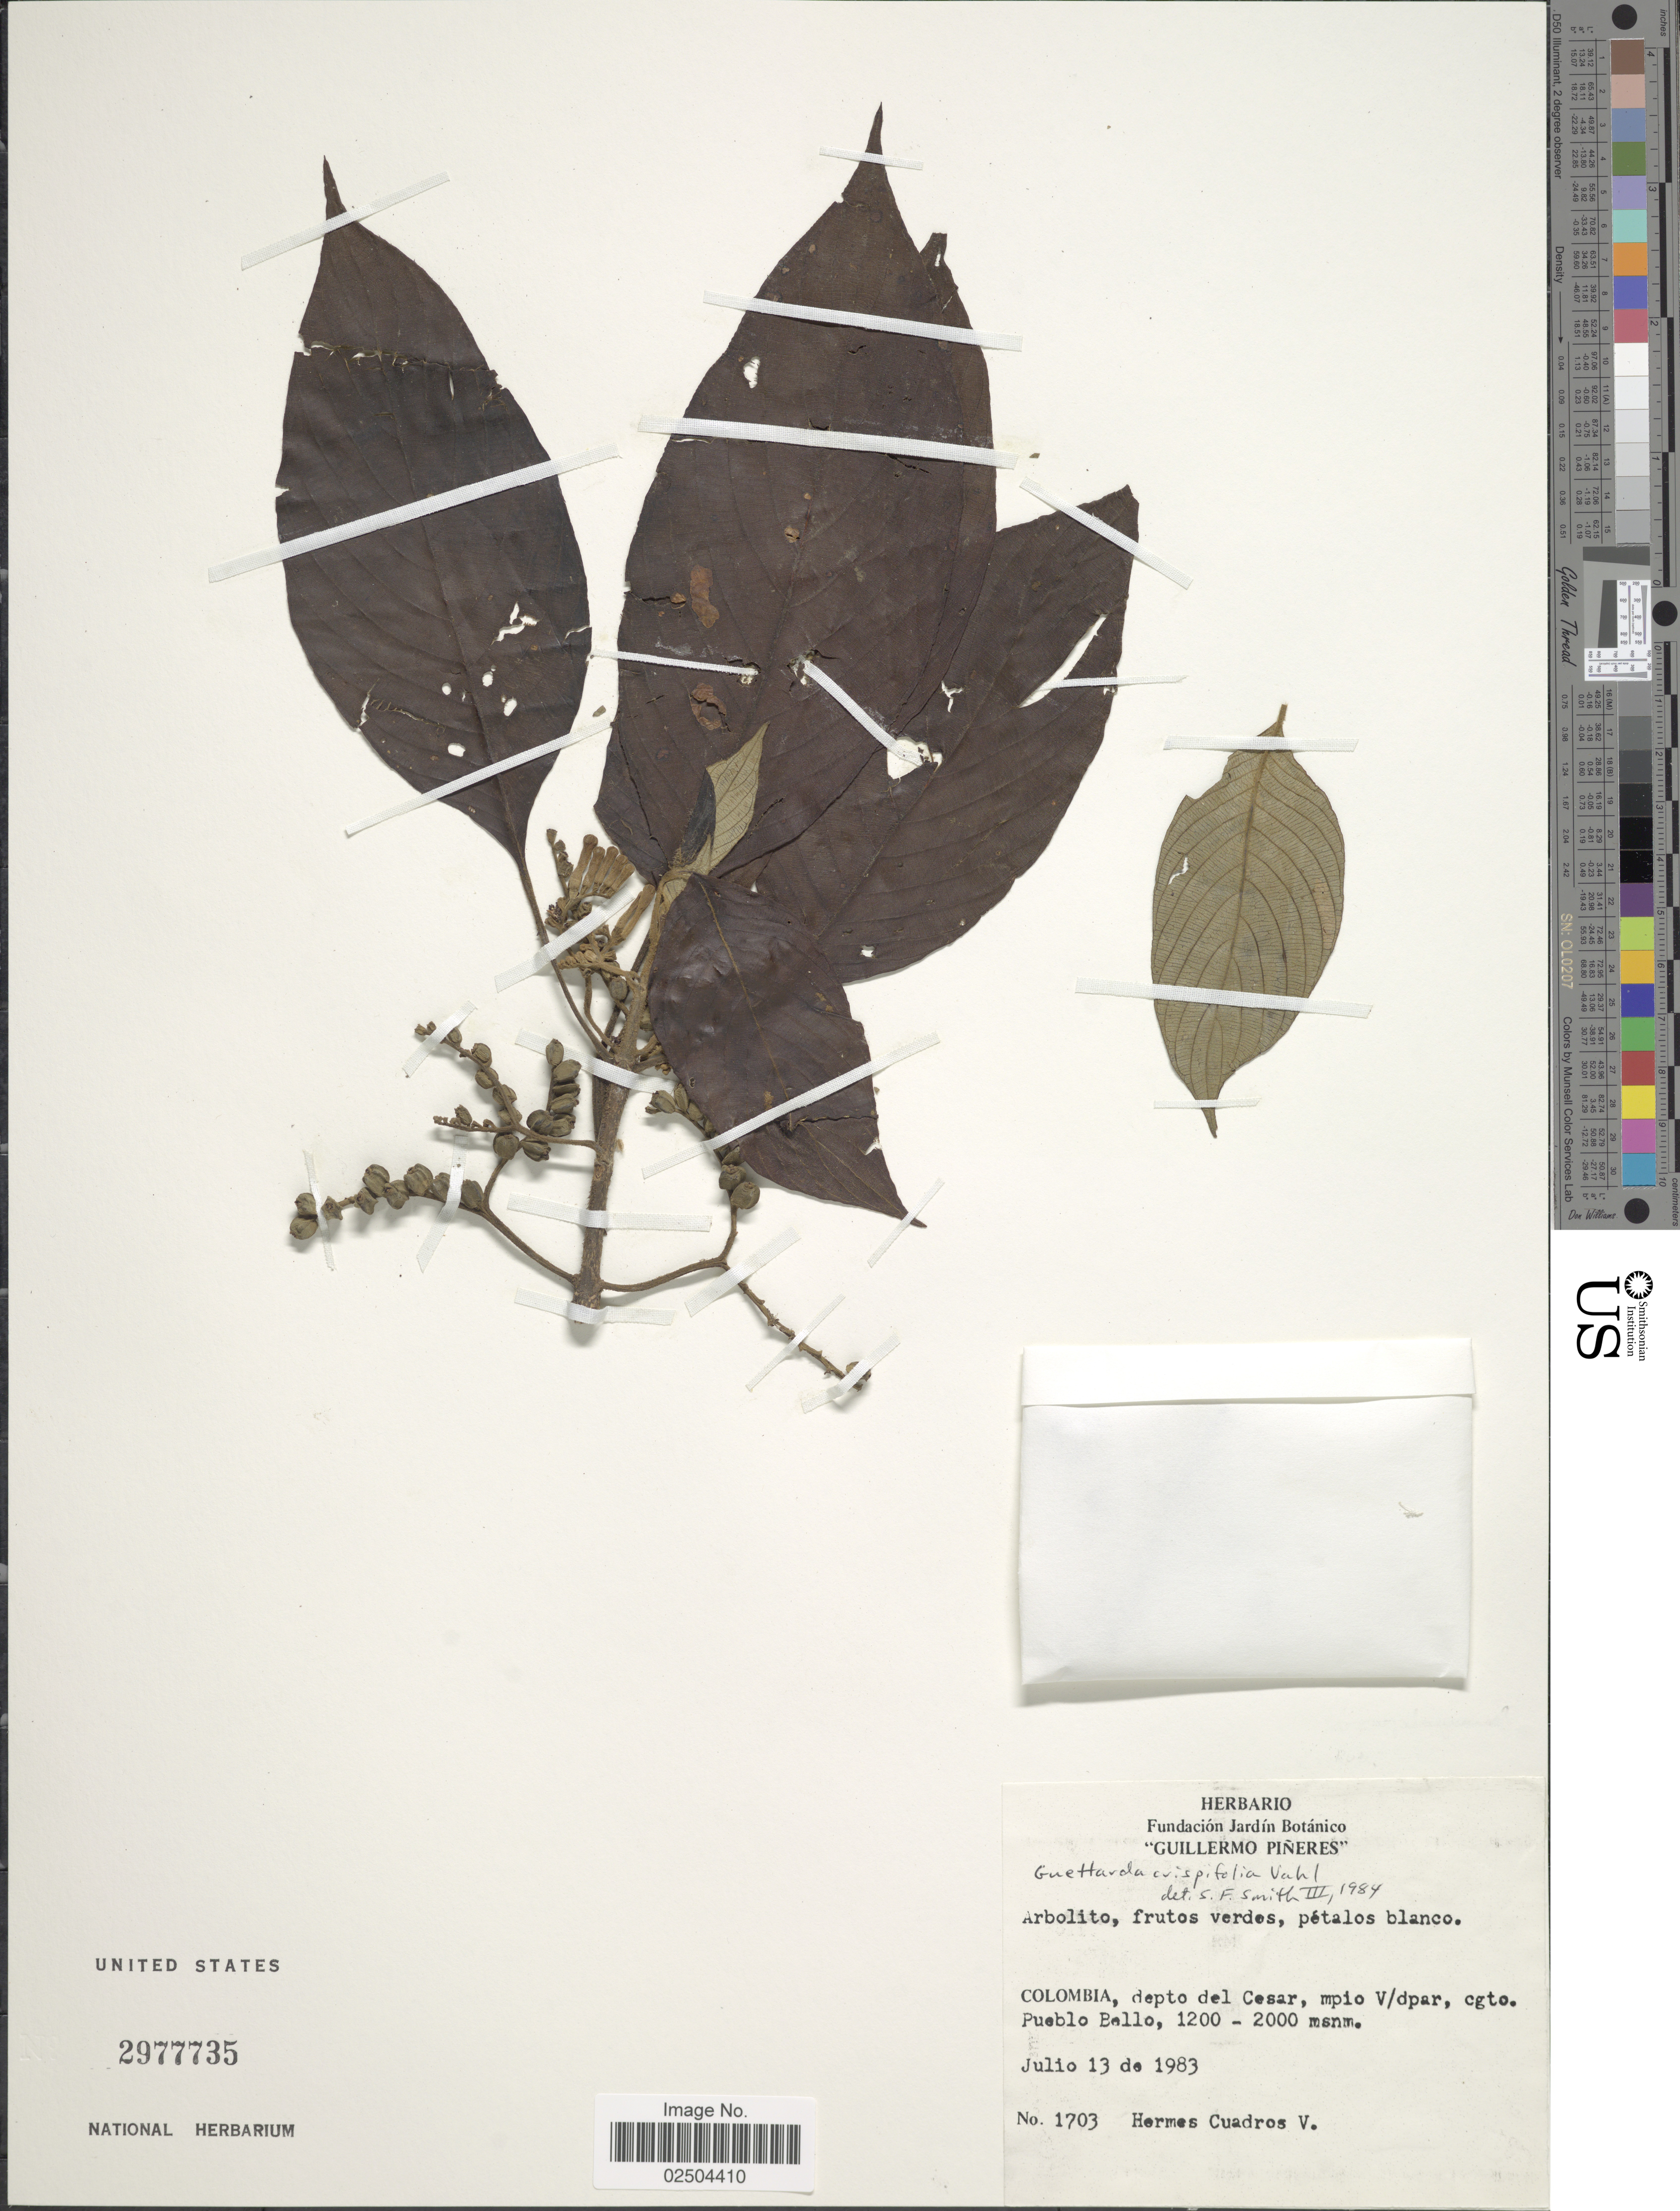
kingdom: Plantae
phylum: Tracheophyta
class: Magnoliopsida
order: Gentianales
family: Rubiaceae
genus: Guettarda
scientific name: Guettarda crispiflora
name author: Vahl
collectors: H. Cuadros V.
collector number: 1703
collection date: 1983-07-13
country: Colombia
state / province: Cesar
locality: Colombia, depto del Cesar, mpio V/dpar, cgto Pueblo Bello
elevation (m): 1200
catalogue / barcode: US 2977735